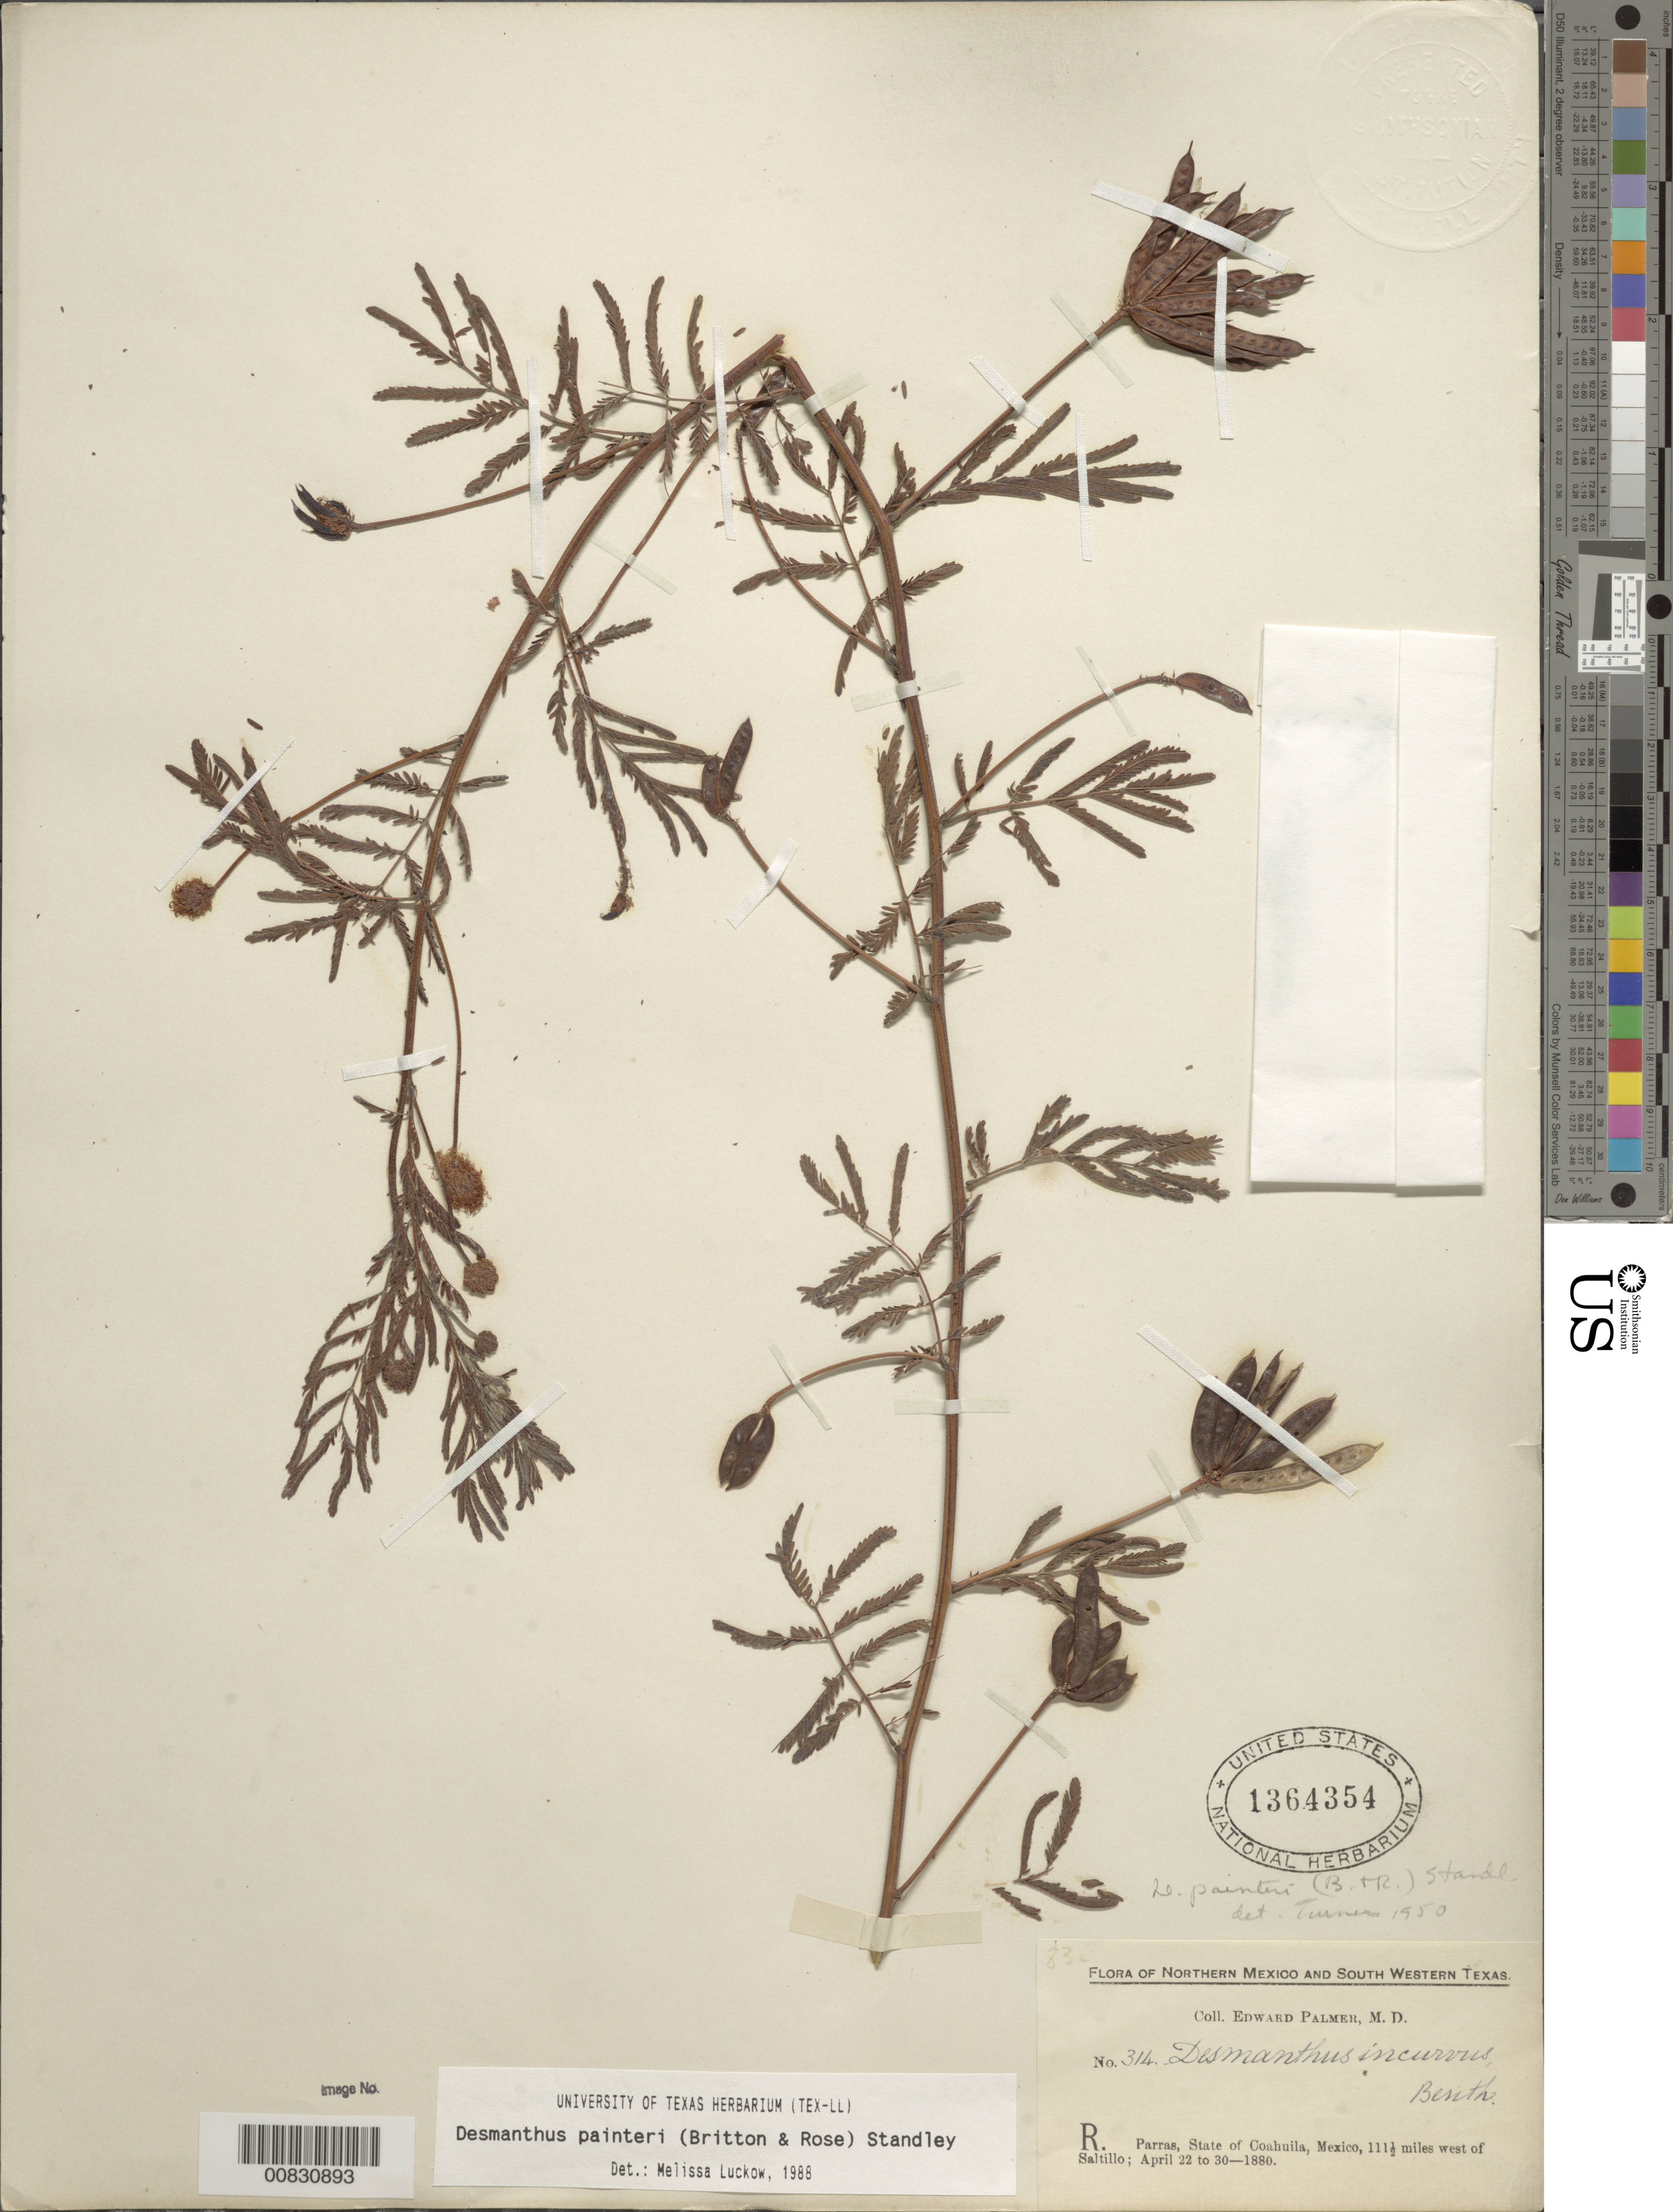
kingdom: Plantae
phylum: Tracheophyta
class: Magnoliopsida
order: Fabales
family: Fabaceae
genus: Desmanthus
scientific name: Desmanthus painteri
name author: (Britton) Standl.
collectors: E. Palmer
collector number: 314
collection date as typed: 22 Apr 1880 to 30 Apr 1880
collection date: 1880-04-22/1880-04-30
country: Mexico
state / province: Coahuila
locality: R. Parras, Coahuila 111½ miles west of Saltillo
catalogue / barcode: US 1364354